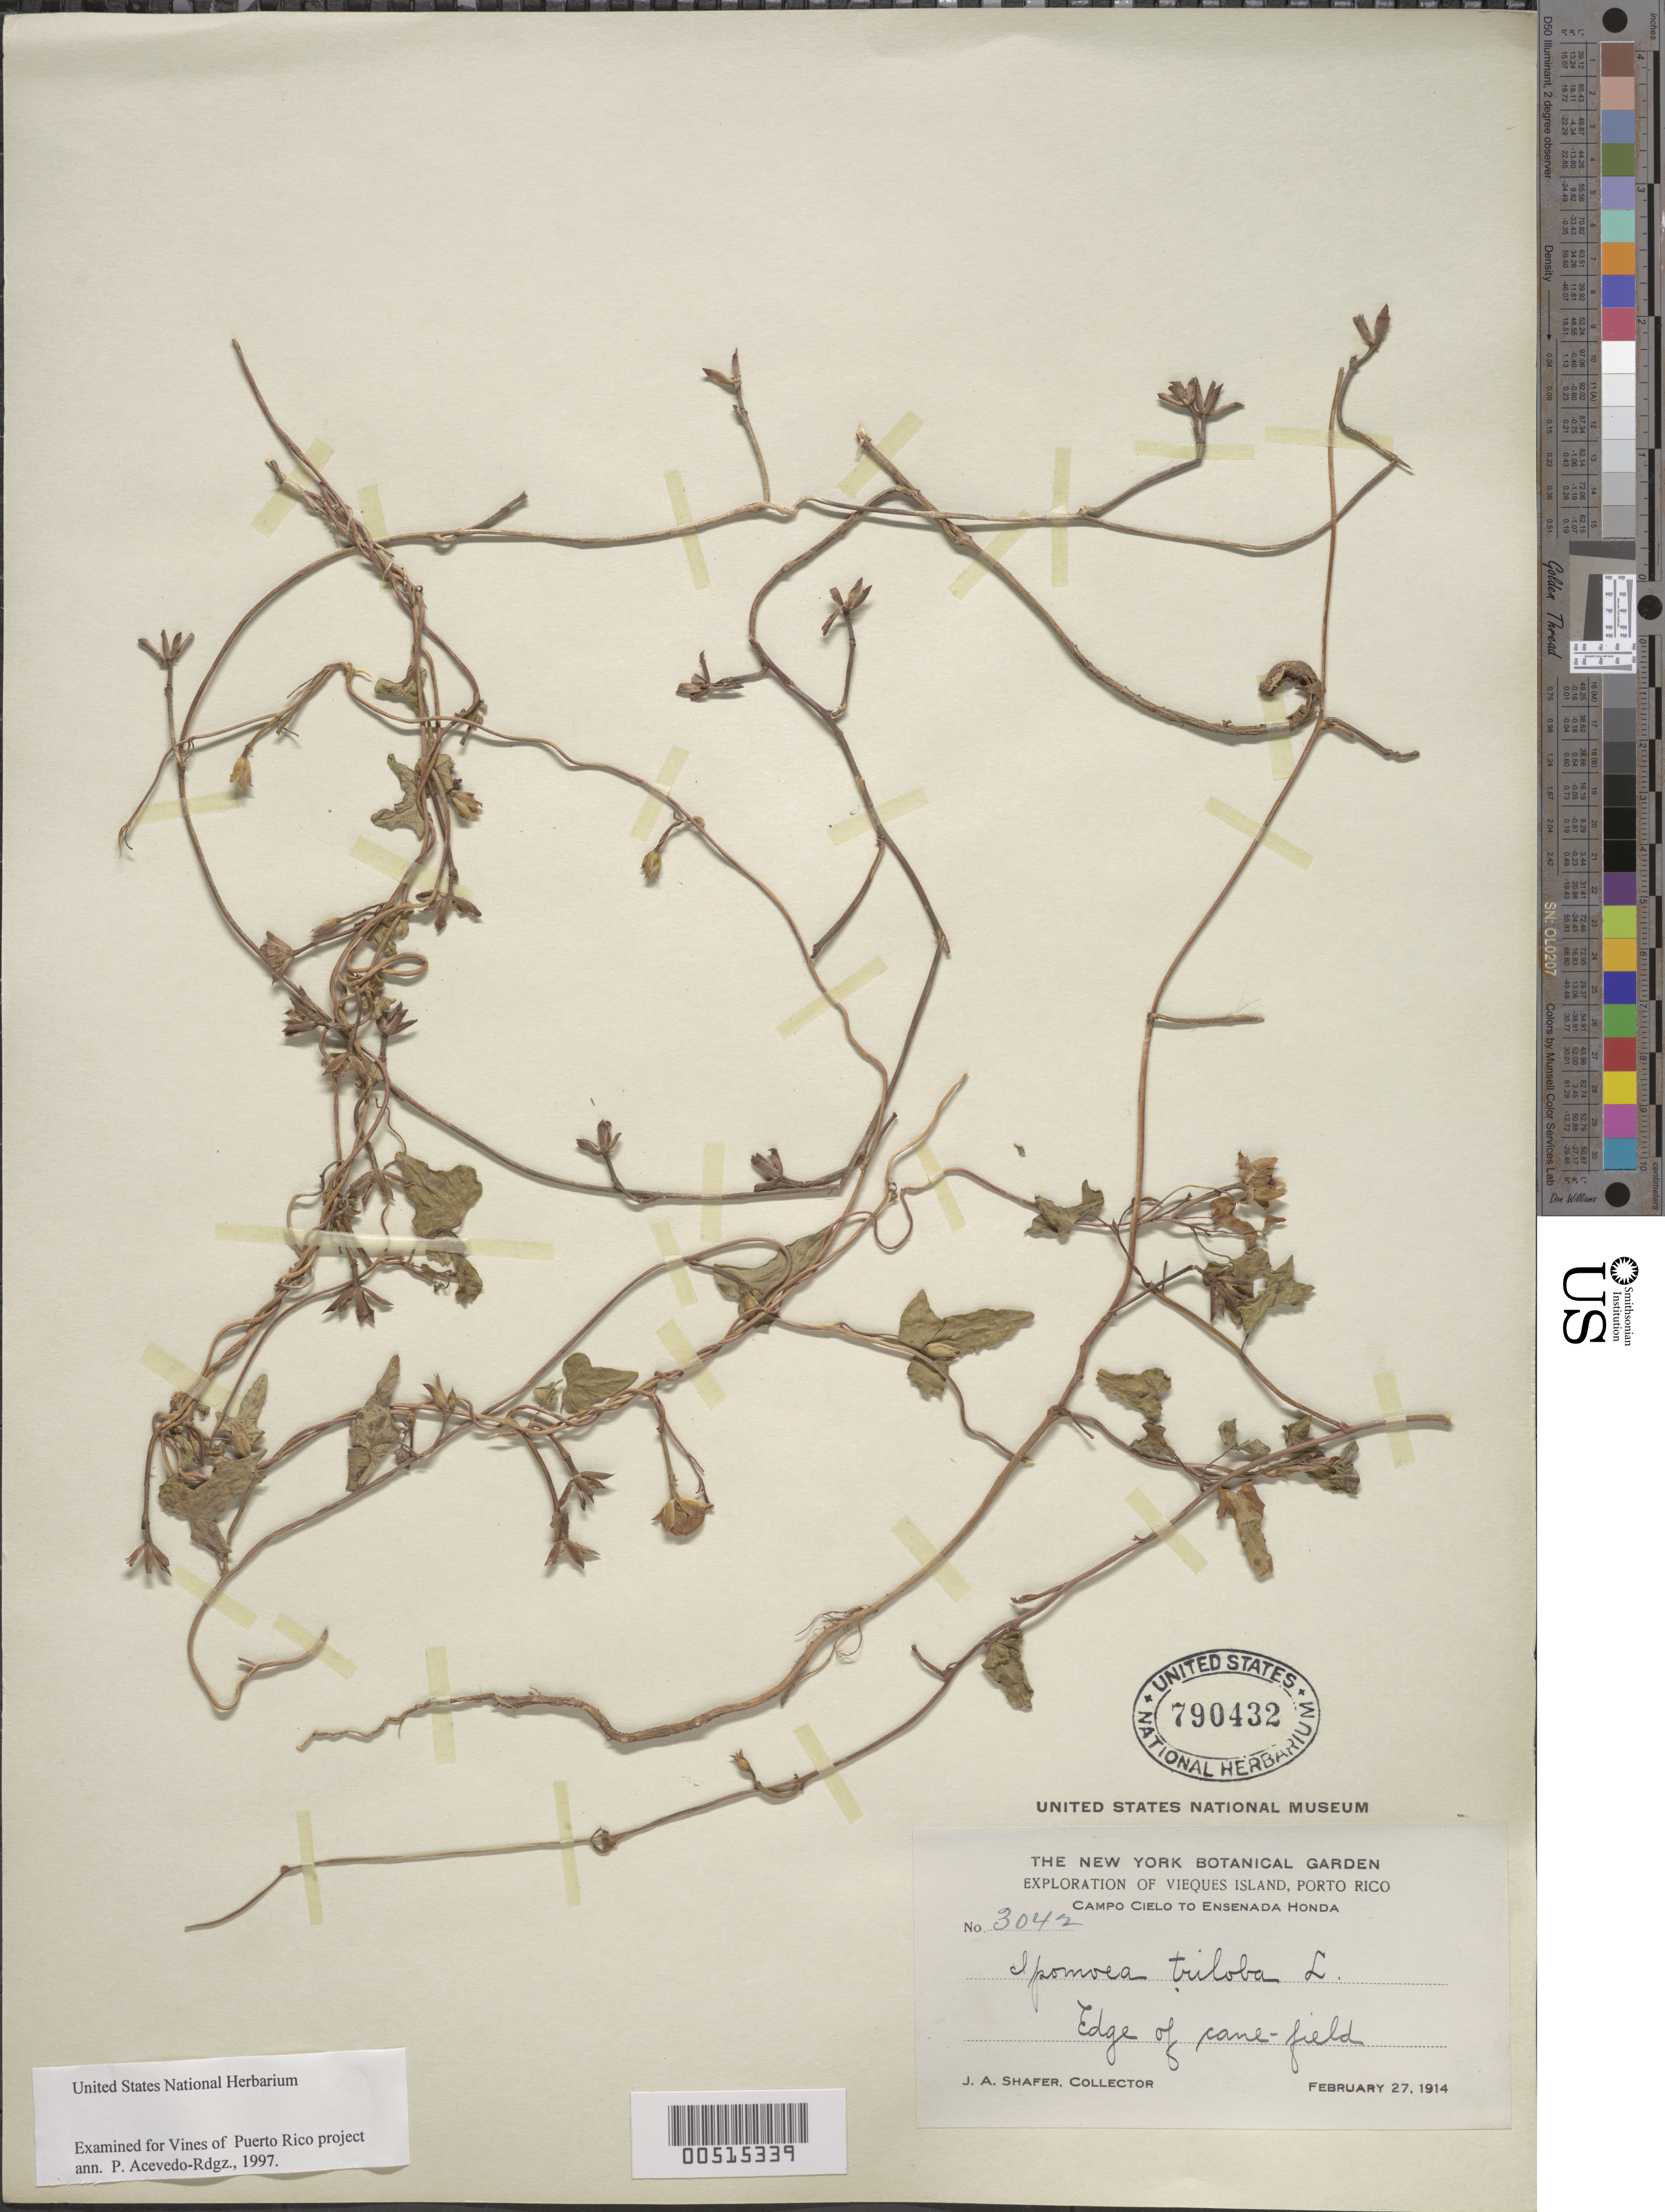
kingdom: Plantae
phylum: Tracheophyta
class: Magnoliopsida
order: Solanales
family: Convolvulaceae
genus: Ipomoea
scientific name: Ipomoea triloba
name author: L.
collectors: J. A. Shafer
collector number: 3042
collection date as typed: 27 Feb 1914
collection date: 1914-02-27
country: Puerto Rico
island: Greater Antilles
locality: Campo Cielo to Ensenada Honda. Edge of cane fields.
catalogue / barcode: US 790432